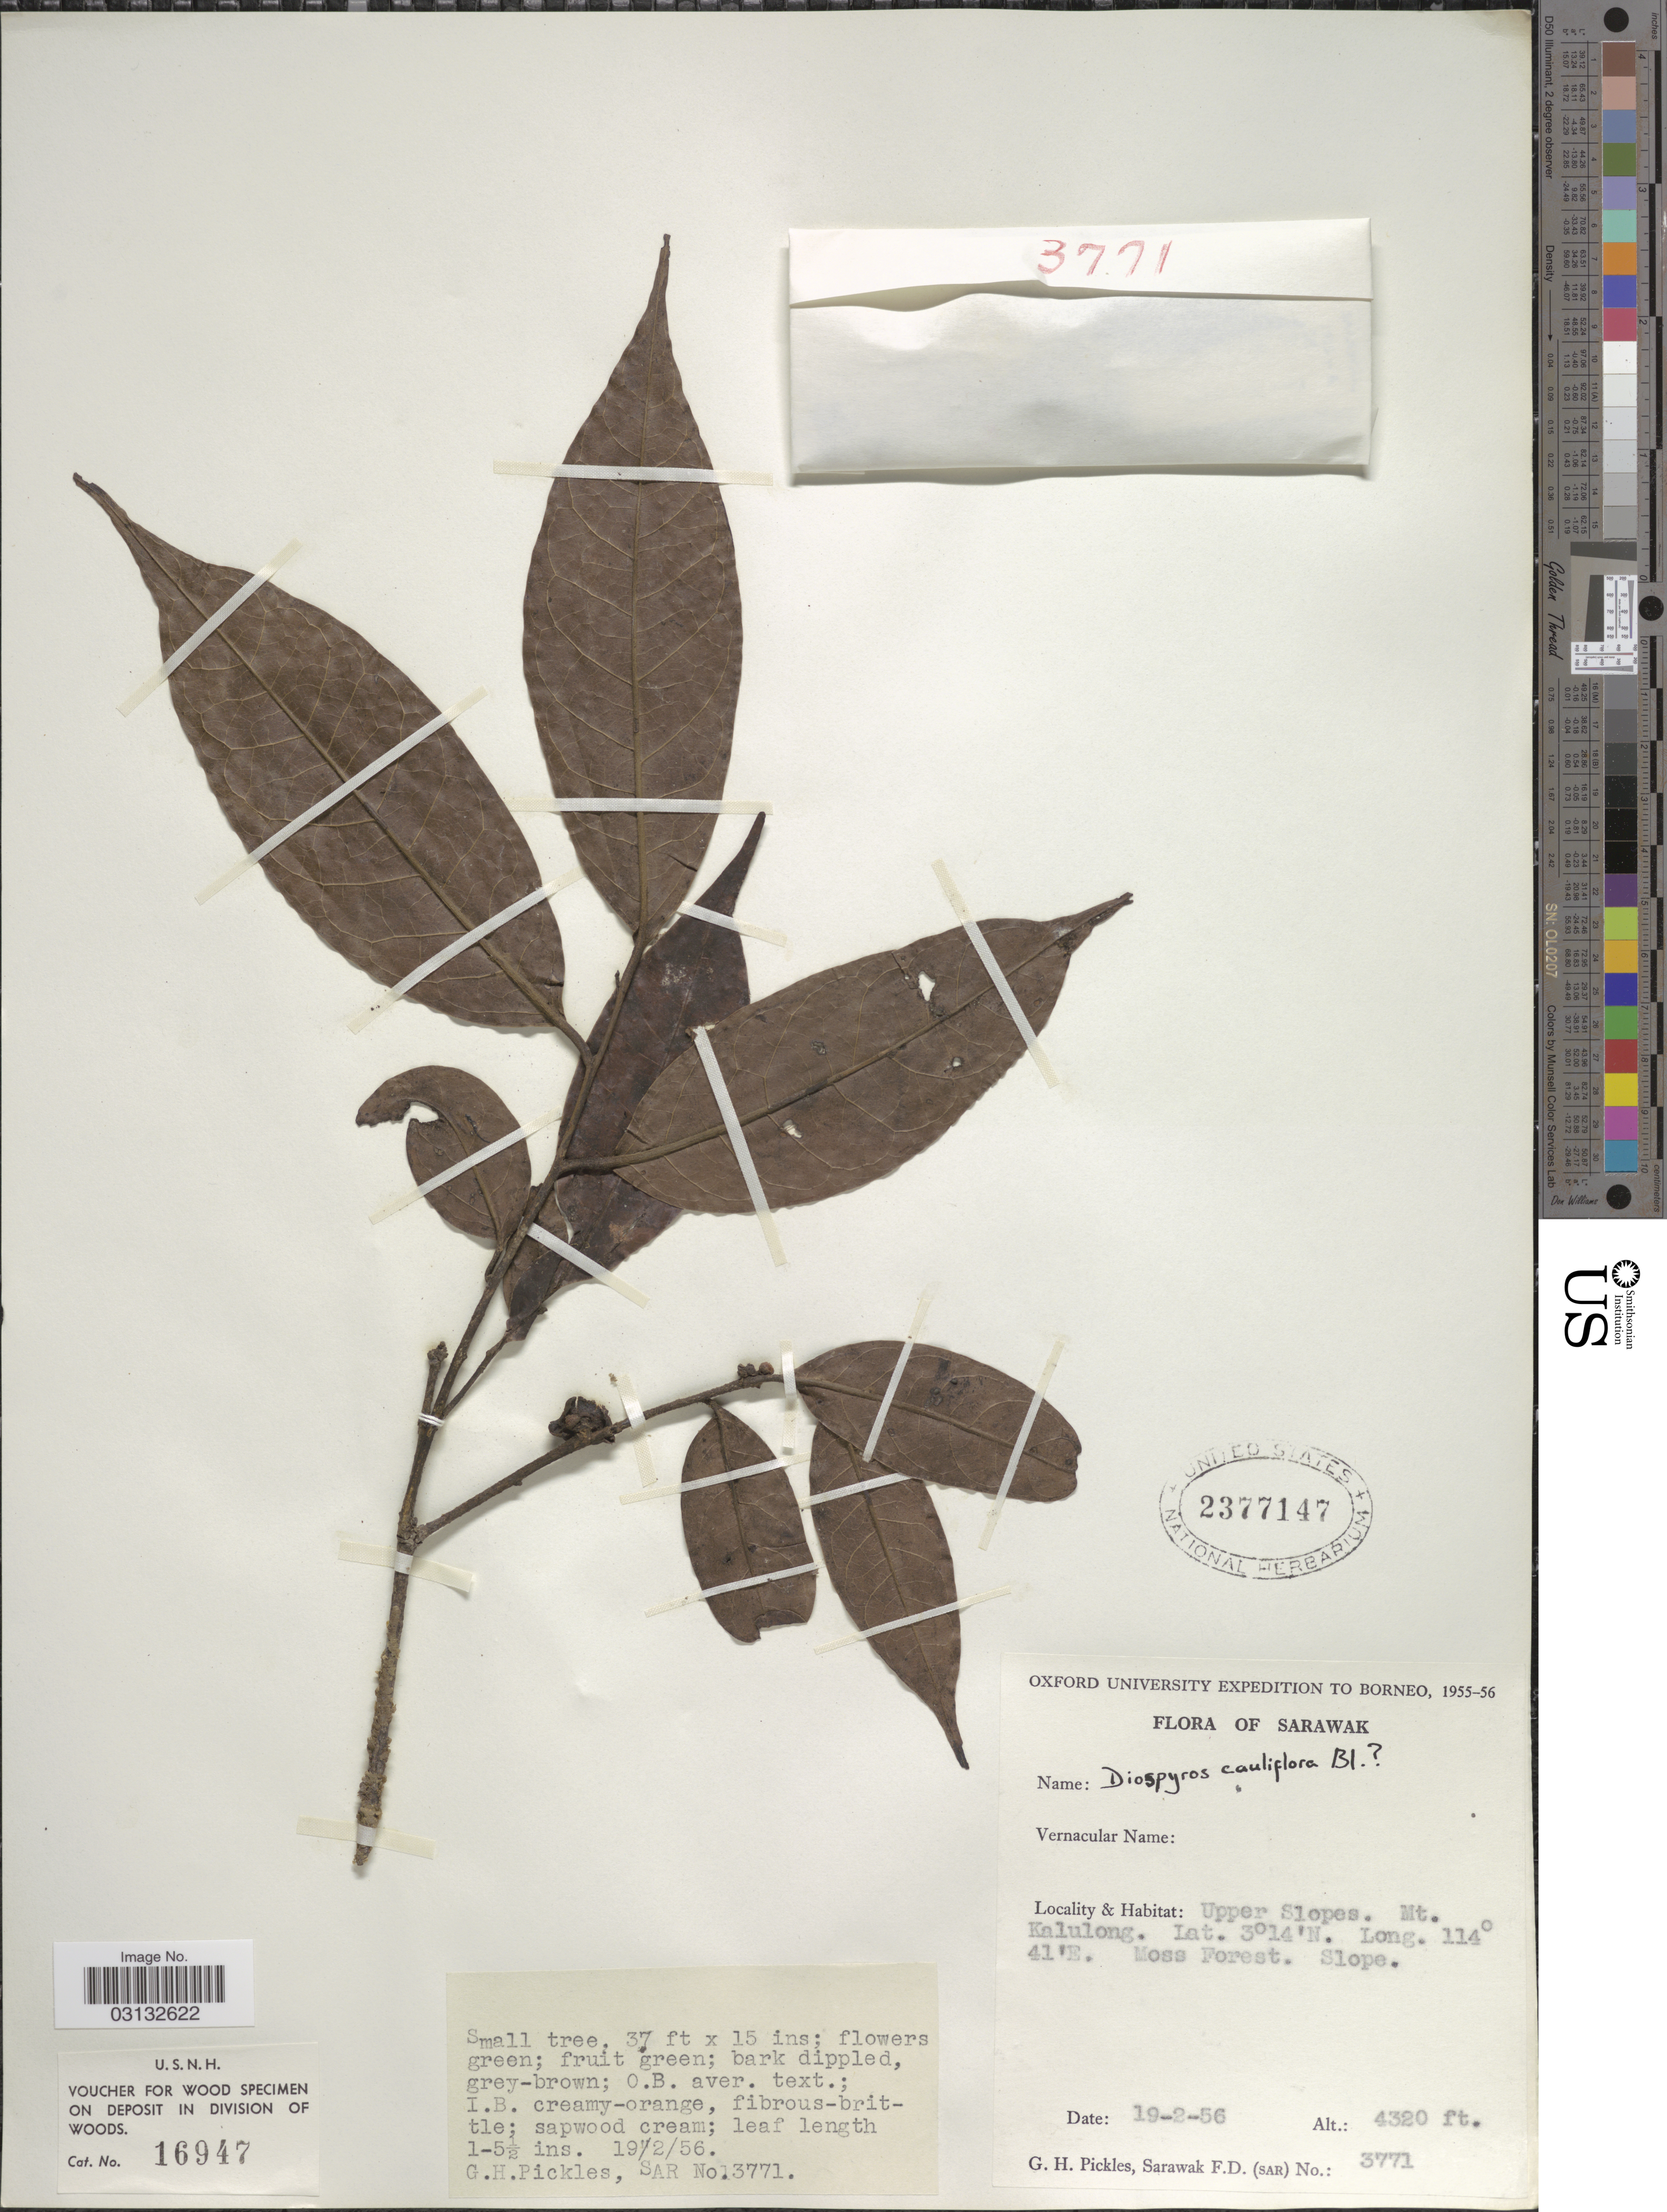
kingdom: Plantae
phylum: Tracheophyta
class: Magnoliopsida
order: Ericales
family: Ebenaceae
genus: Diospyros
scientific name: Diospyros cauliflora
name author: Blume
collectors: G. Pickles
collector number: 3771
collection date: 1956-02-19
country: Malaysia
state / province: Sarawak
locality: Upper Slopes. Mt. Kalulong.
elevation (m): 1317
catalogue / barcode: US 2377147